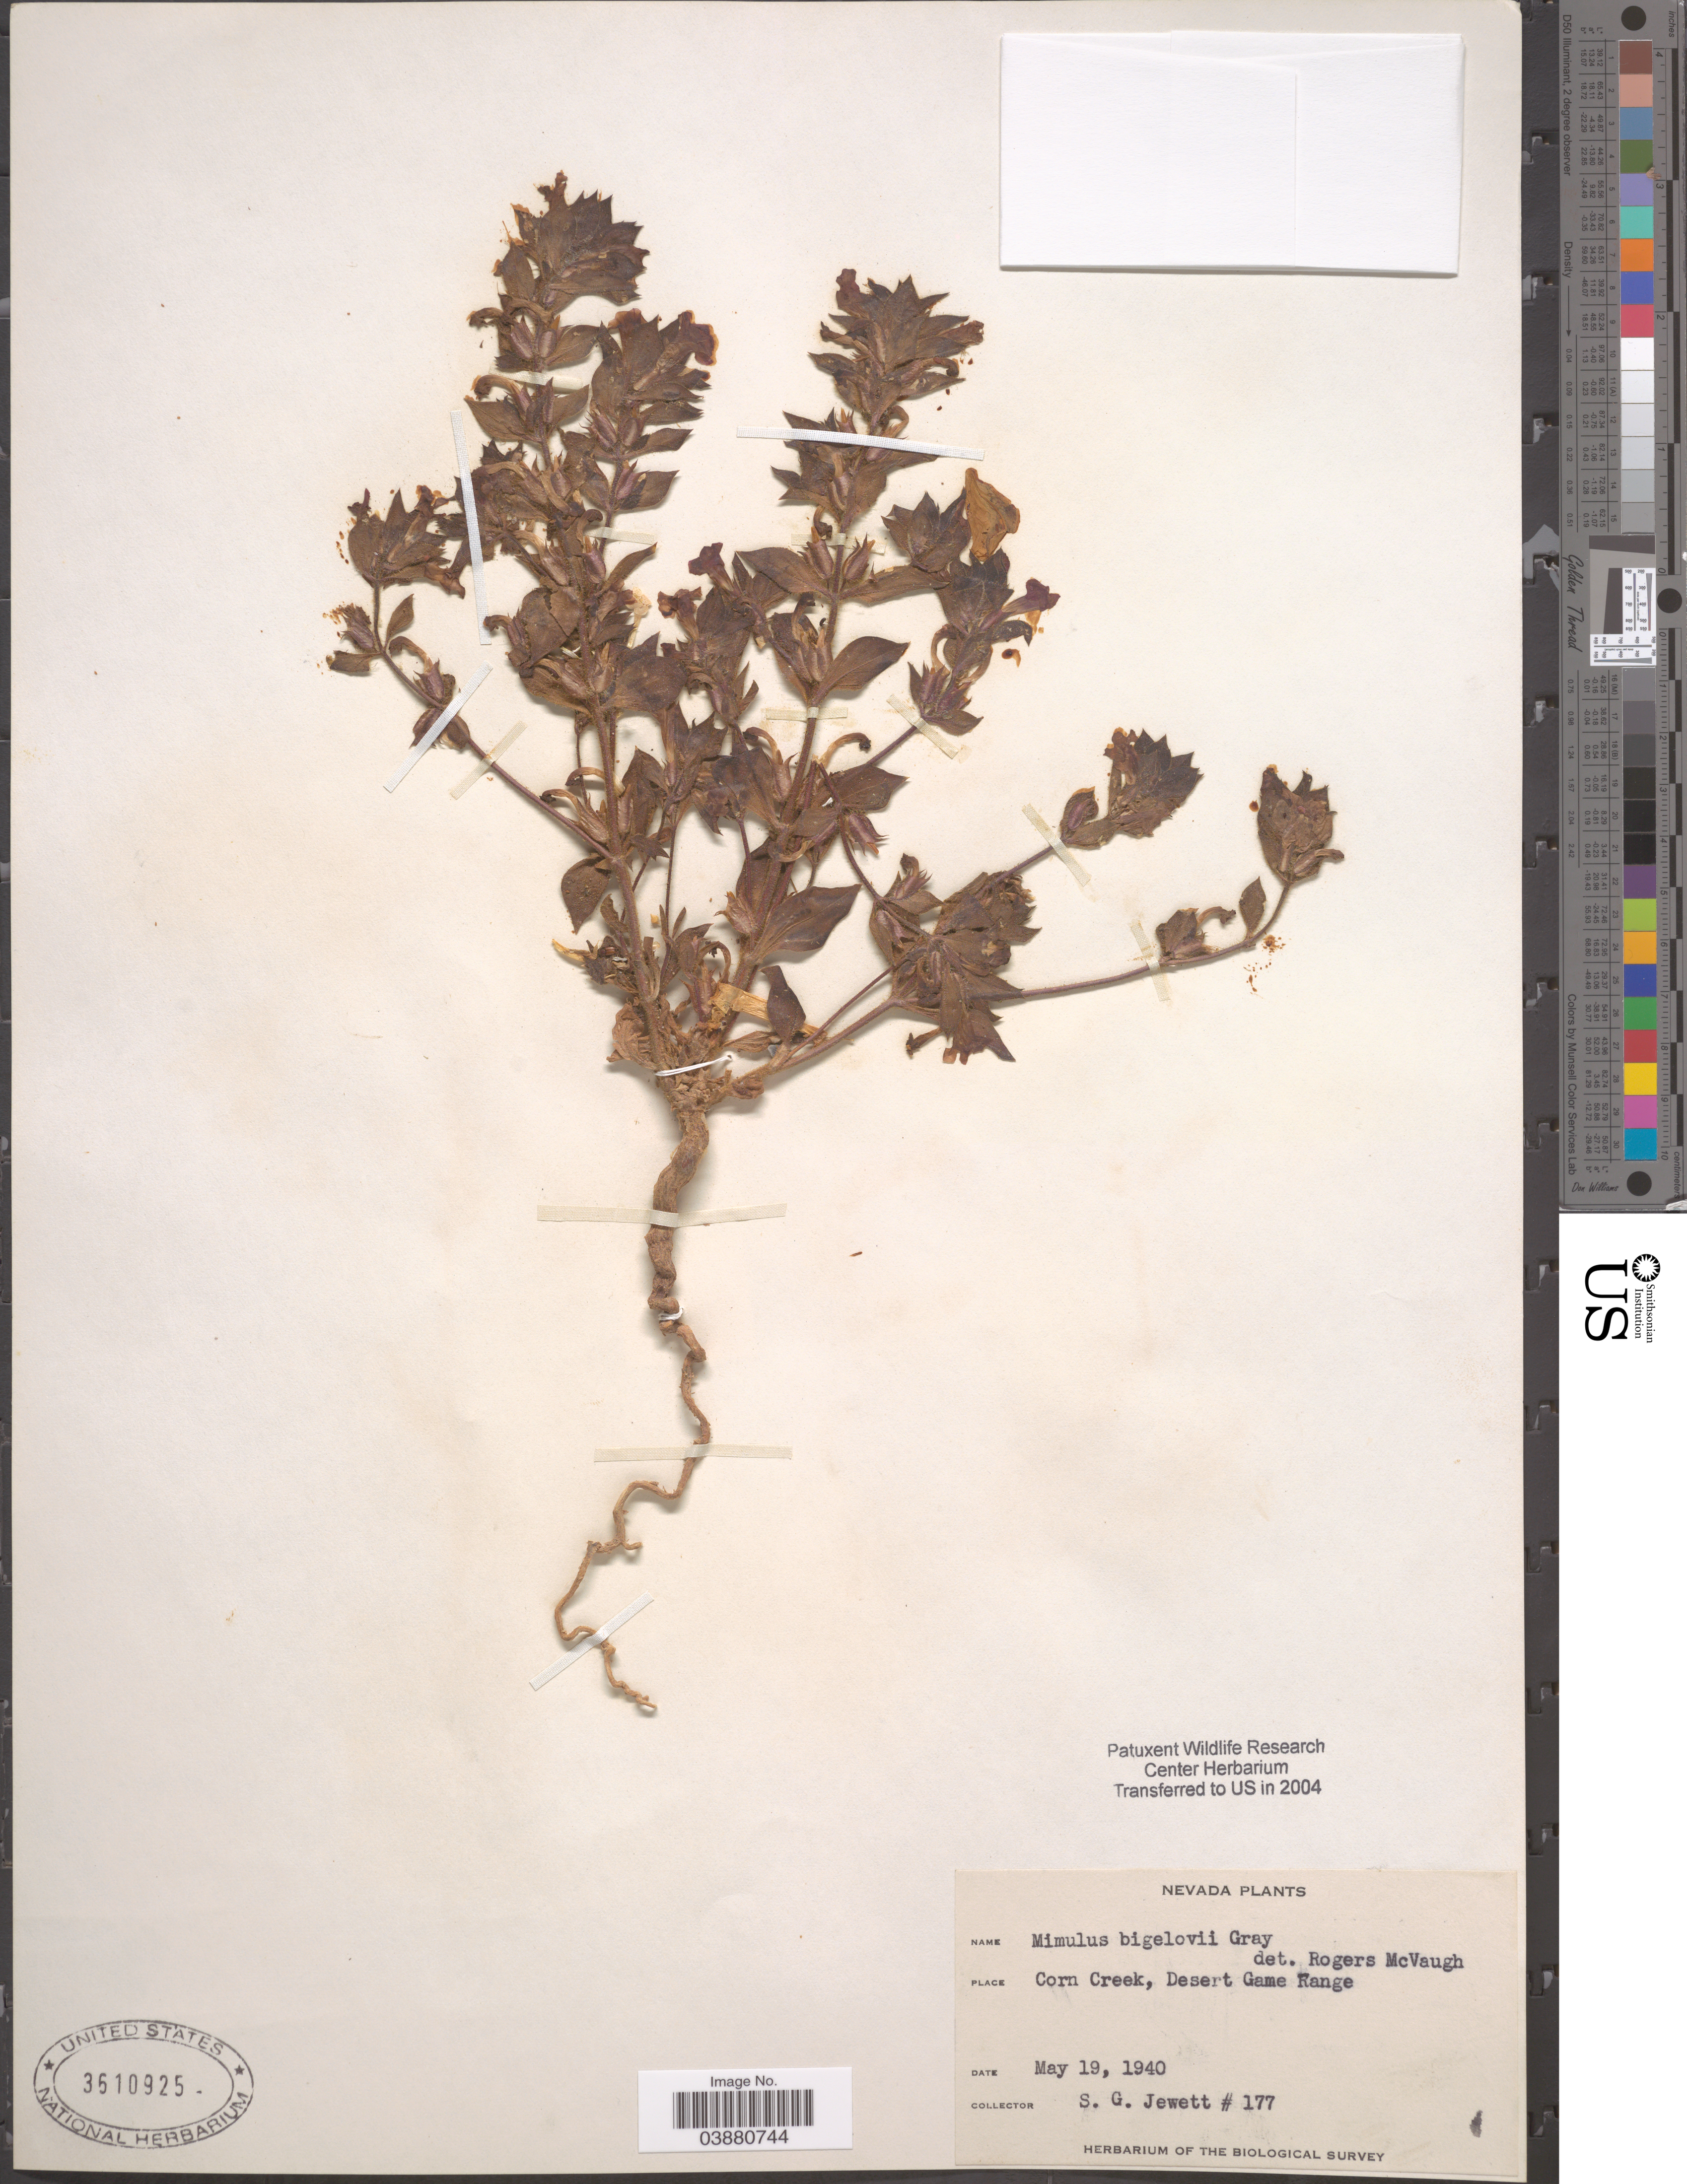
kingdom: Plantae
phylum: Tracheophyta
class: Magnoliopsida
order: Lamiales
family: Phrymaceae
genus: Mimulus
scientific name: Mimulus bigelovii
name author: (A. Gray) G.L. Nesom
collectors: S. Jewett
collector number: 177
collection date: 1940-05-19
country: United States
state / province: Nevada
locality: Corn Creek, Desert Game Range.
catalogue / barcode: US 3610925